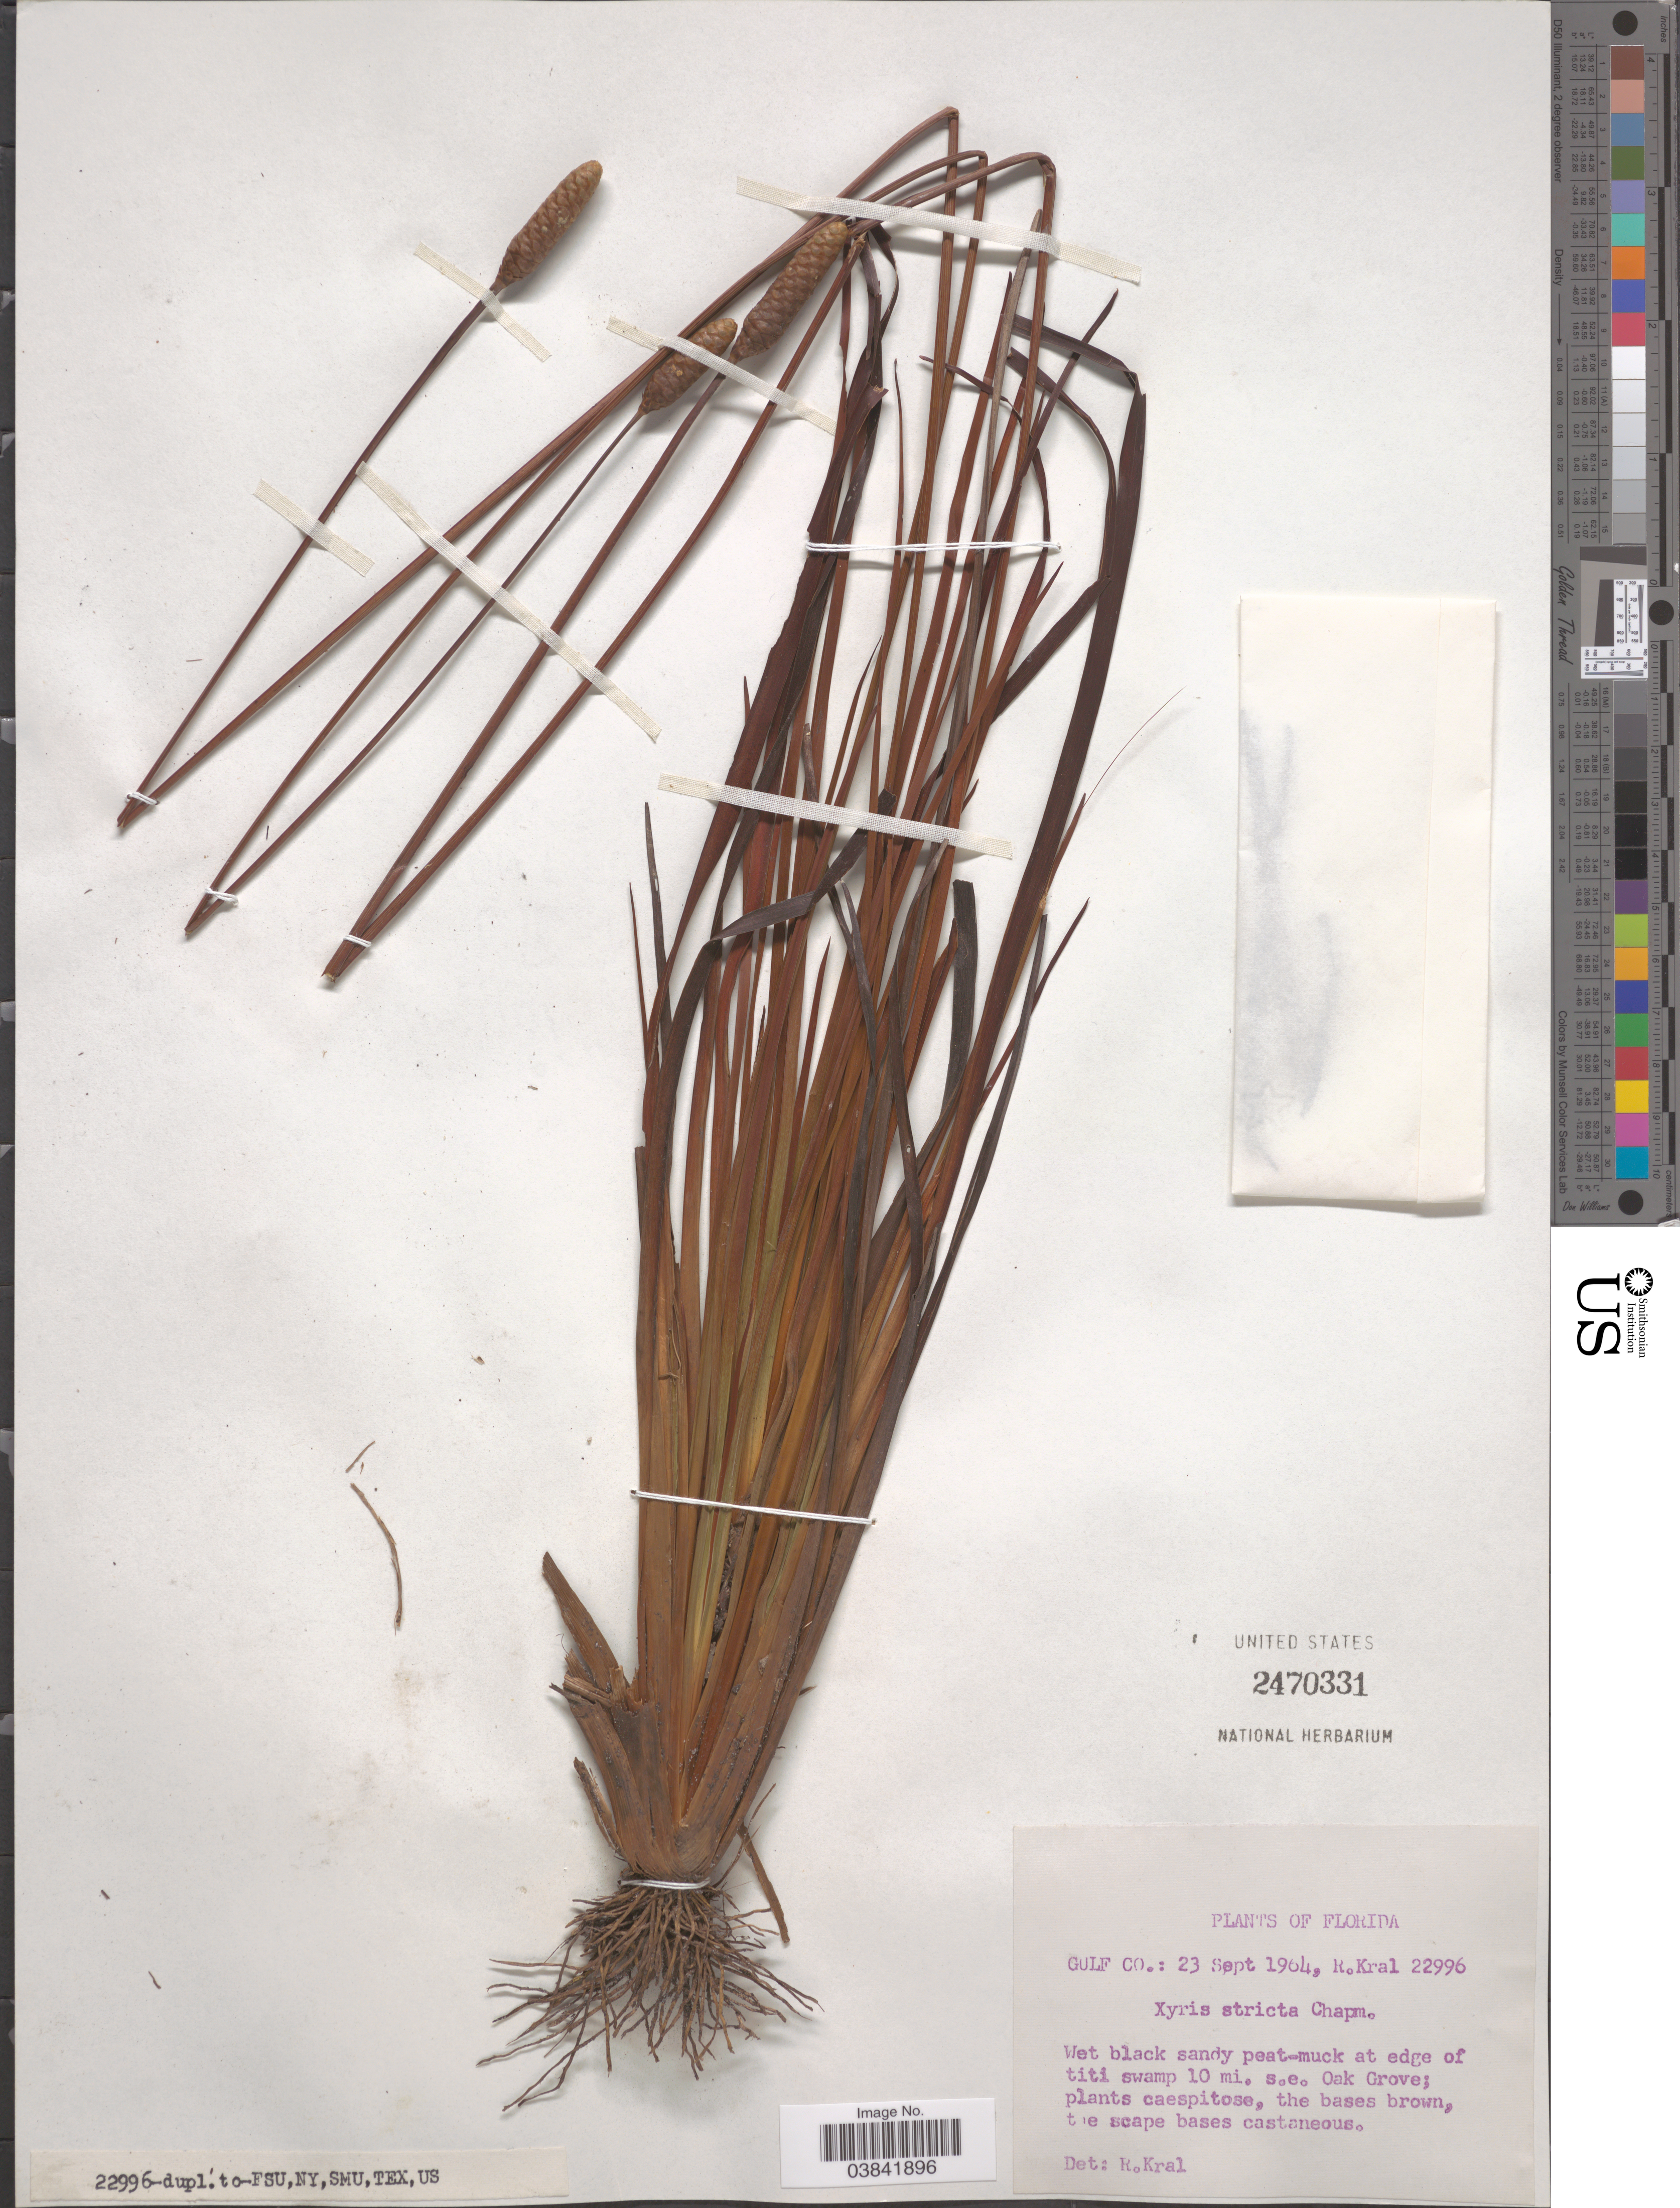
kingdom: Plantae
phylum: Tracheophyta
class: Liliopsida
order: Poales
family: Xyridaceae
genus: Xyris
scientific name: Xyris stricta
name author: Chapm.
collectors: R. Kral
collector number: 22996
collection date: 1964-09-23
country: United States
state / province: Florida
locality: Gulf Co.: Wet black sandy peat-muck at edge of titi swamp 10 mi. s. e. Oak Grove.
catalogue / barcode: US 2470331